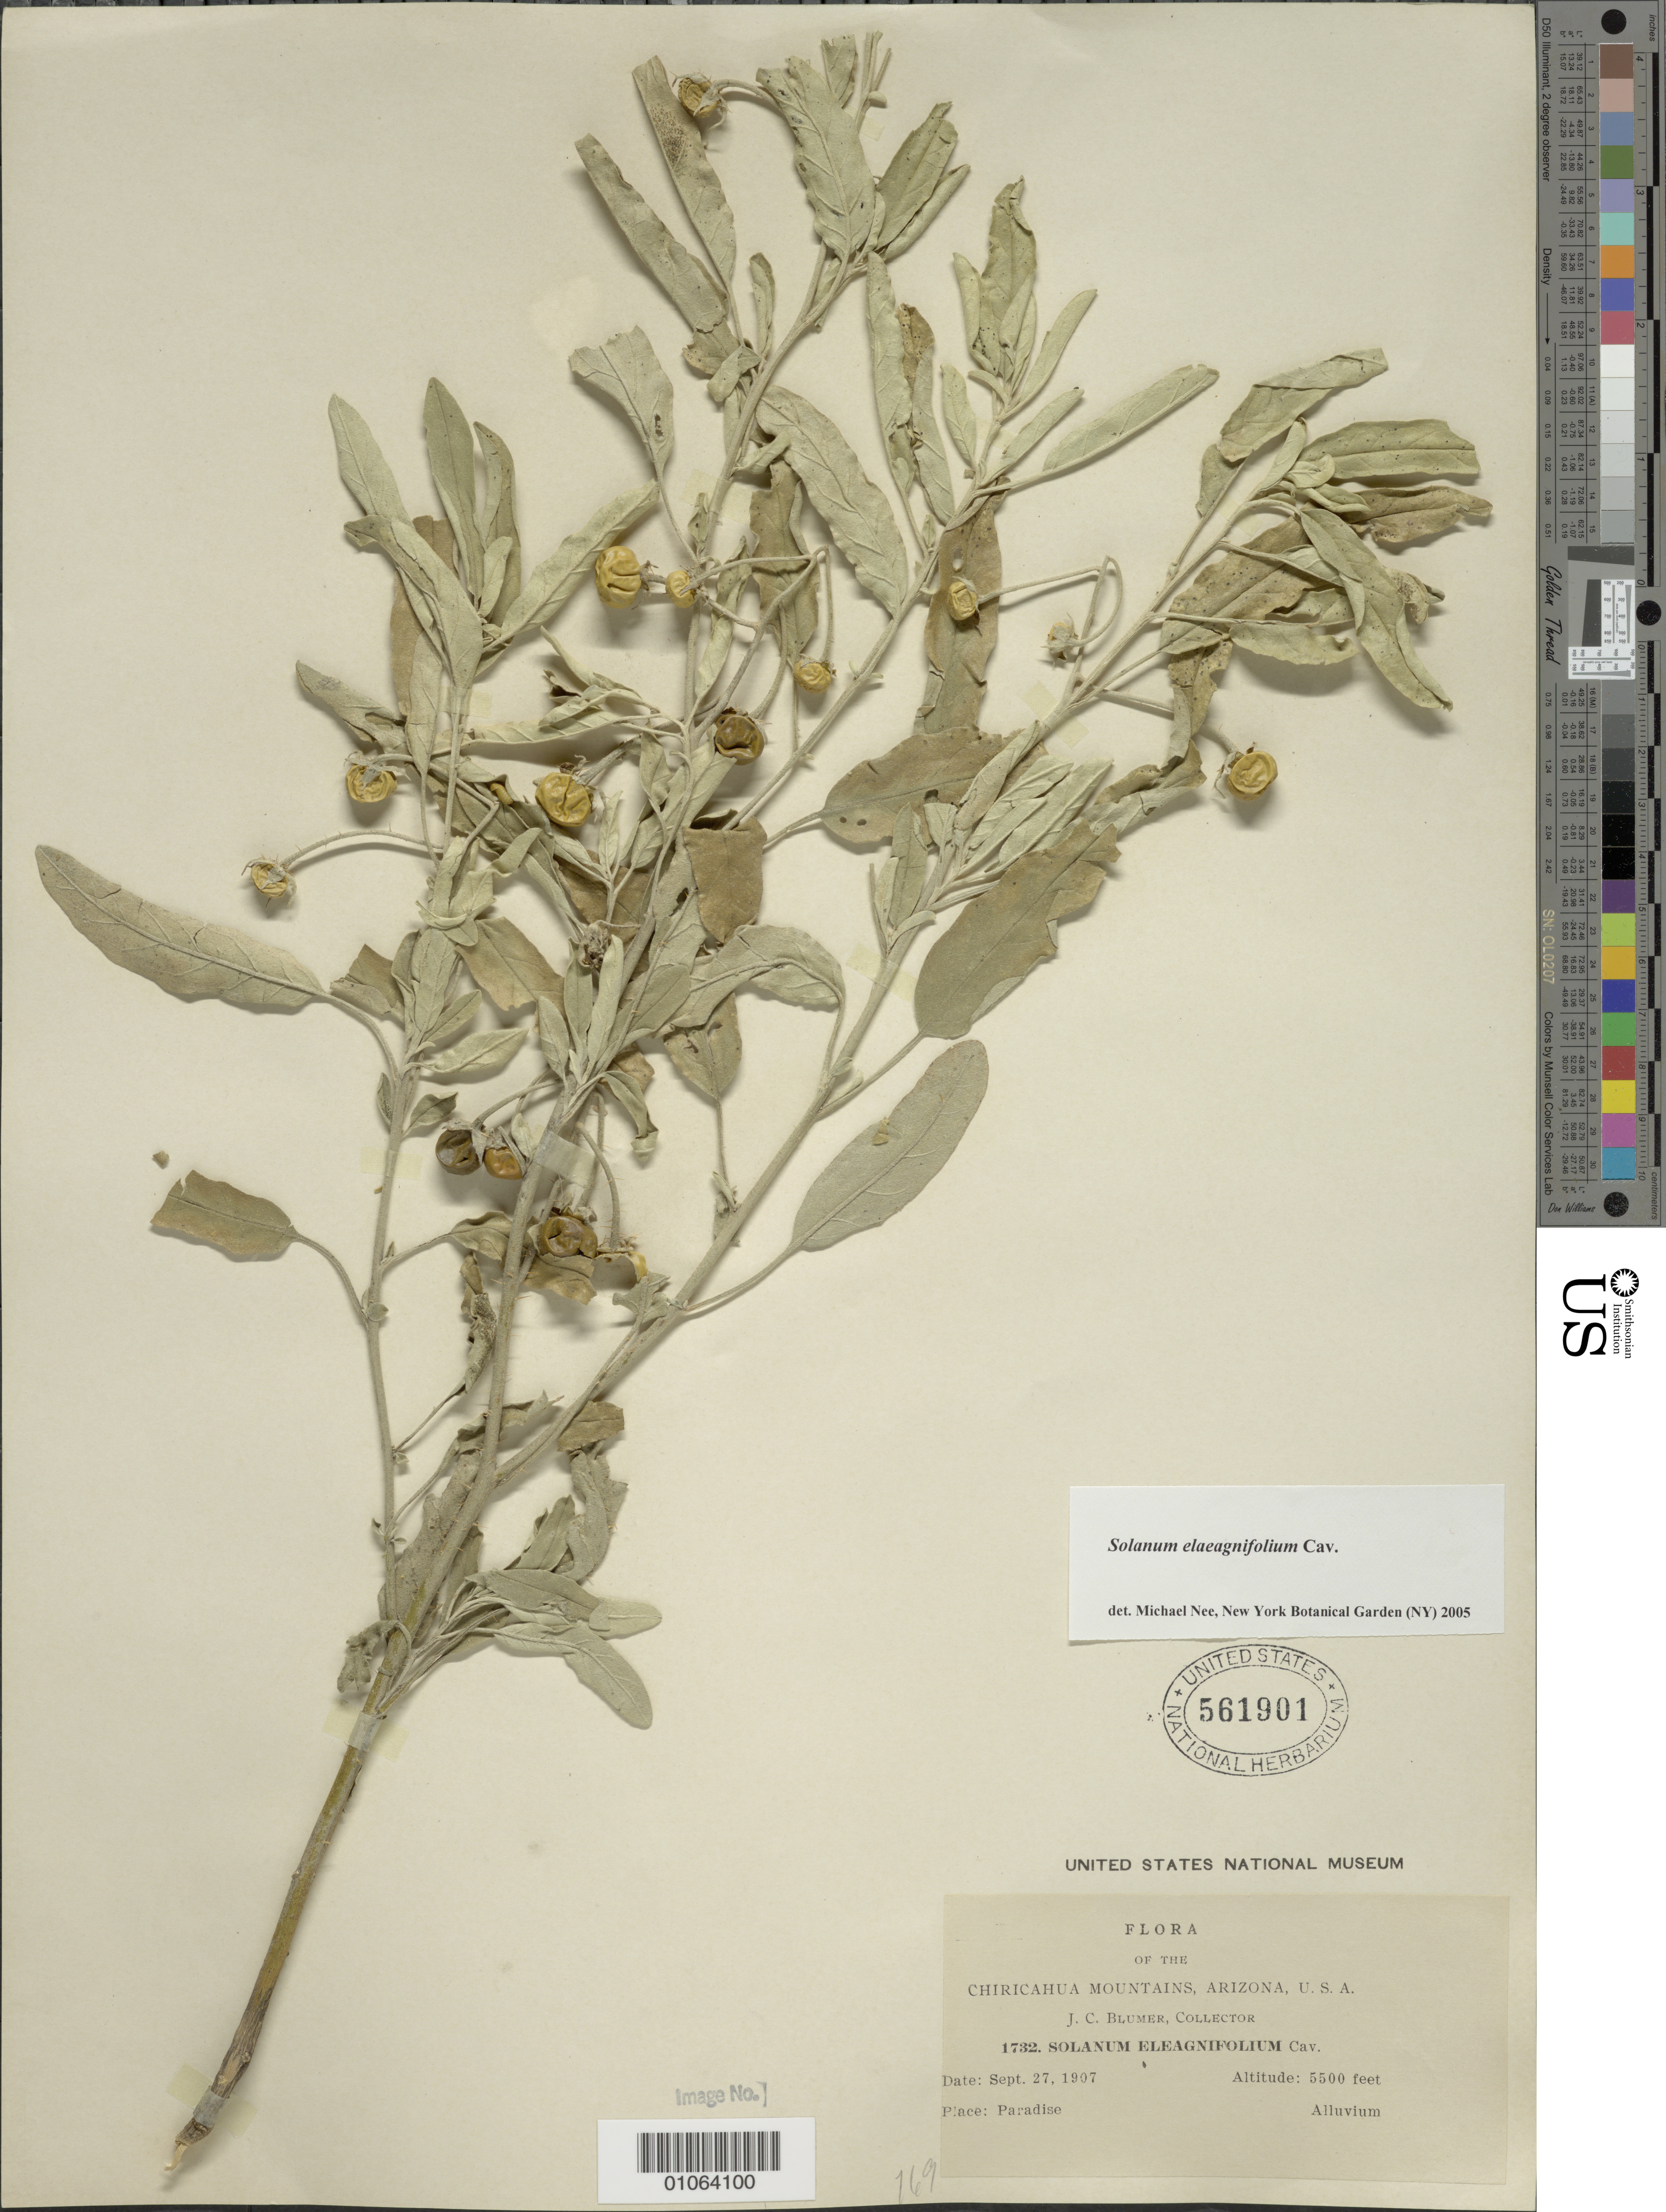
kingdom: Plantae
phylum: Tracheophyta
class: Magnoliopsida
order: Solanales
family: Solanaceae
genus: Solanum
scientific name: Solanum elaeagnifolium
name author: Cav.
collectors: J. C. Blumer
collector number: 1732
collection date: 1907-09-27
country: United States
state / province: Arizona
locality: The Chiricahua Mountains. Paradise.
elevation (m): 1676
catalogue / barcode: US 561901